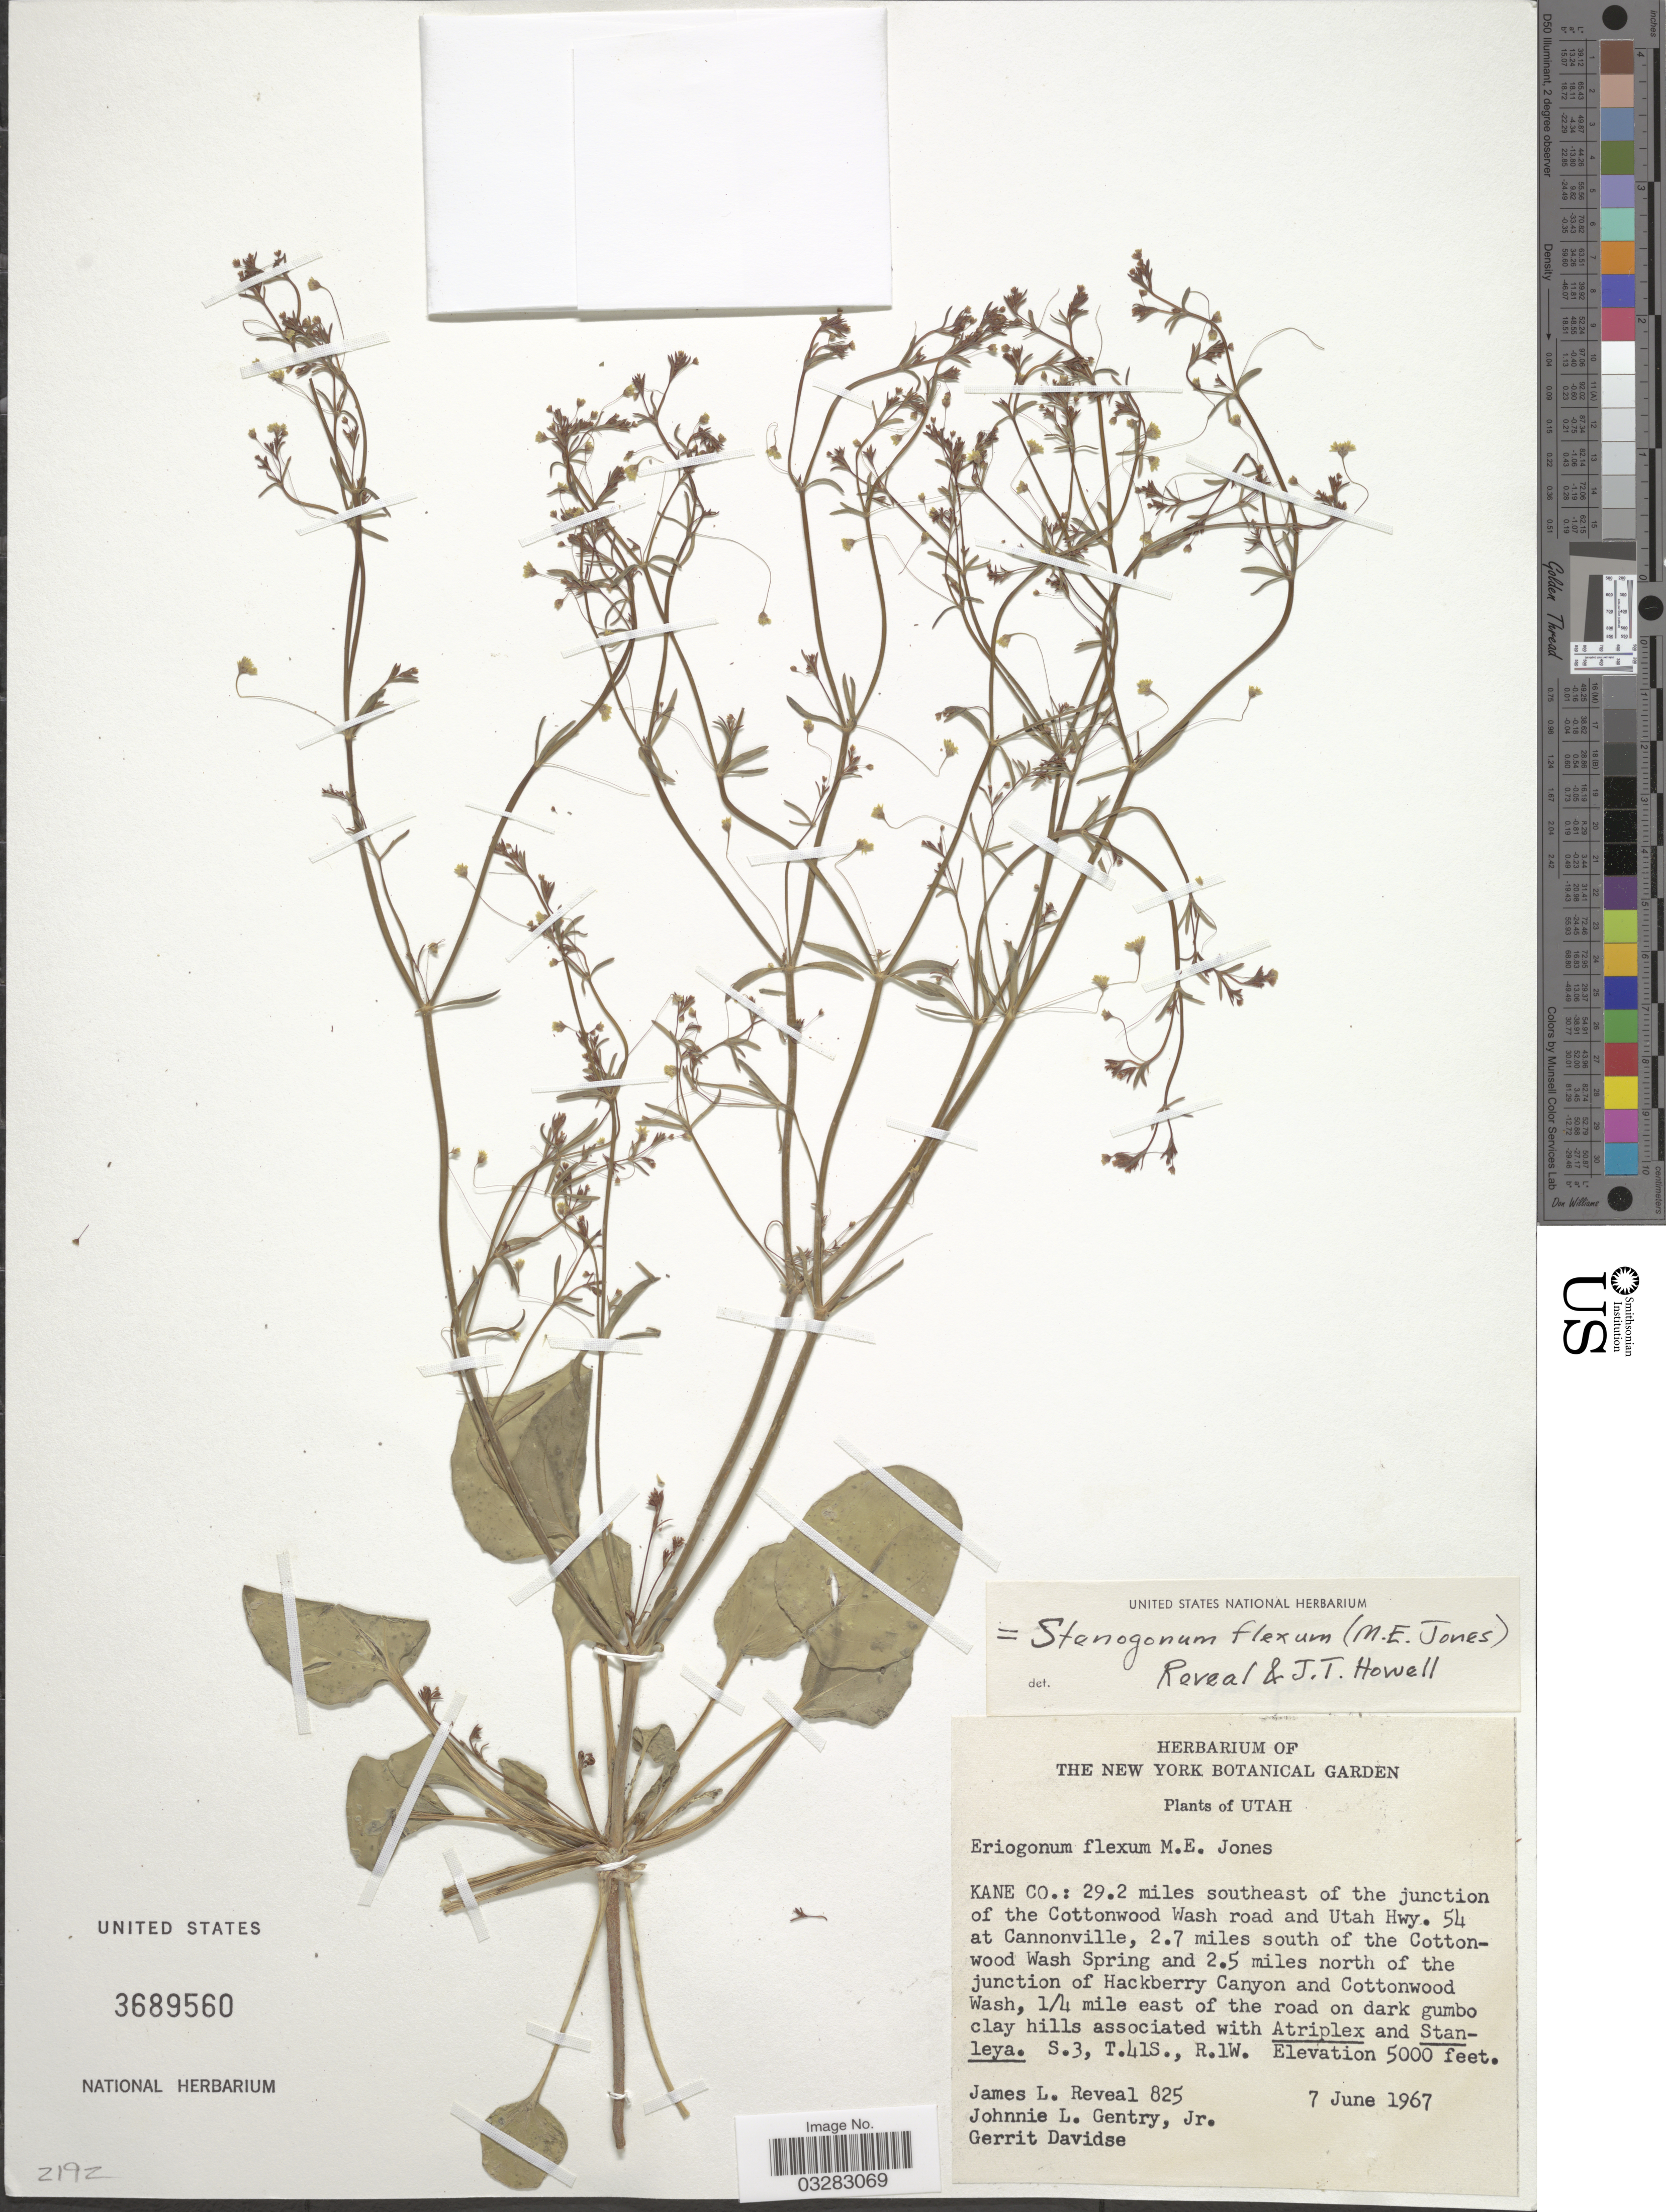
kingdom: Plantae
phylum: Tracheophyta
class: Magnoliopsida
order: Caryophyllales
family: Polygonaceae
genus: Stenogonum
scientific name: Stenogonum flexum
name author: (M.E. Jones) Reveal & J.T. Howell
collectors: J. L. Reveal, J. L. Gentry & G. Davidse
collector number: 825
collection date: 1967-06-07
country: United States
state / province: Utah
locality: Kane Co.: 29.2 miles southeast of the junction of the Cottonwood Wash road and Utah Hwy. 54 at Cannonville, 2.7 miles south of the Cottonwood Wash Spring and 2.5 miles north of the junction of Hackberry Canyon and Cottonwood Wash, 1/4 mile east of the road on dark gumbo clay hills. S.3, T.41S., R.1W.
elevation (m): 1524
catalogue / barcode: US 3689560